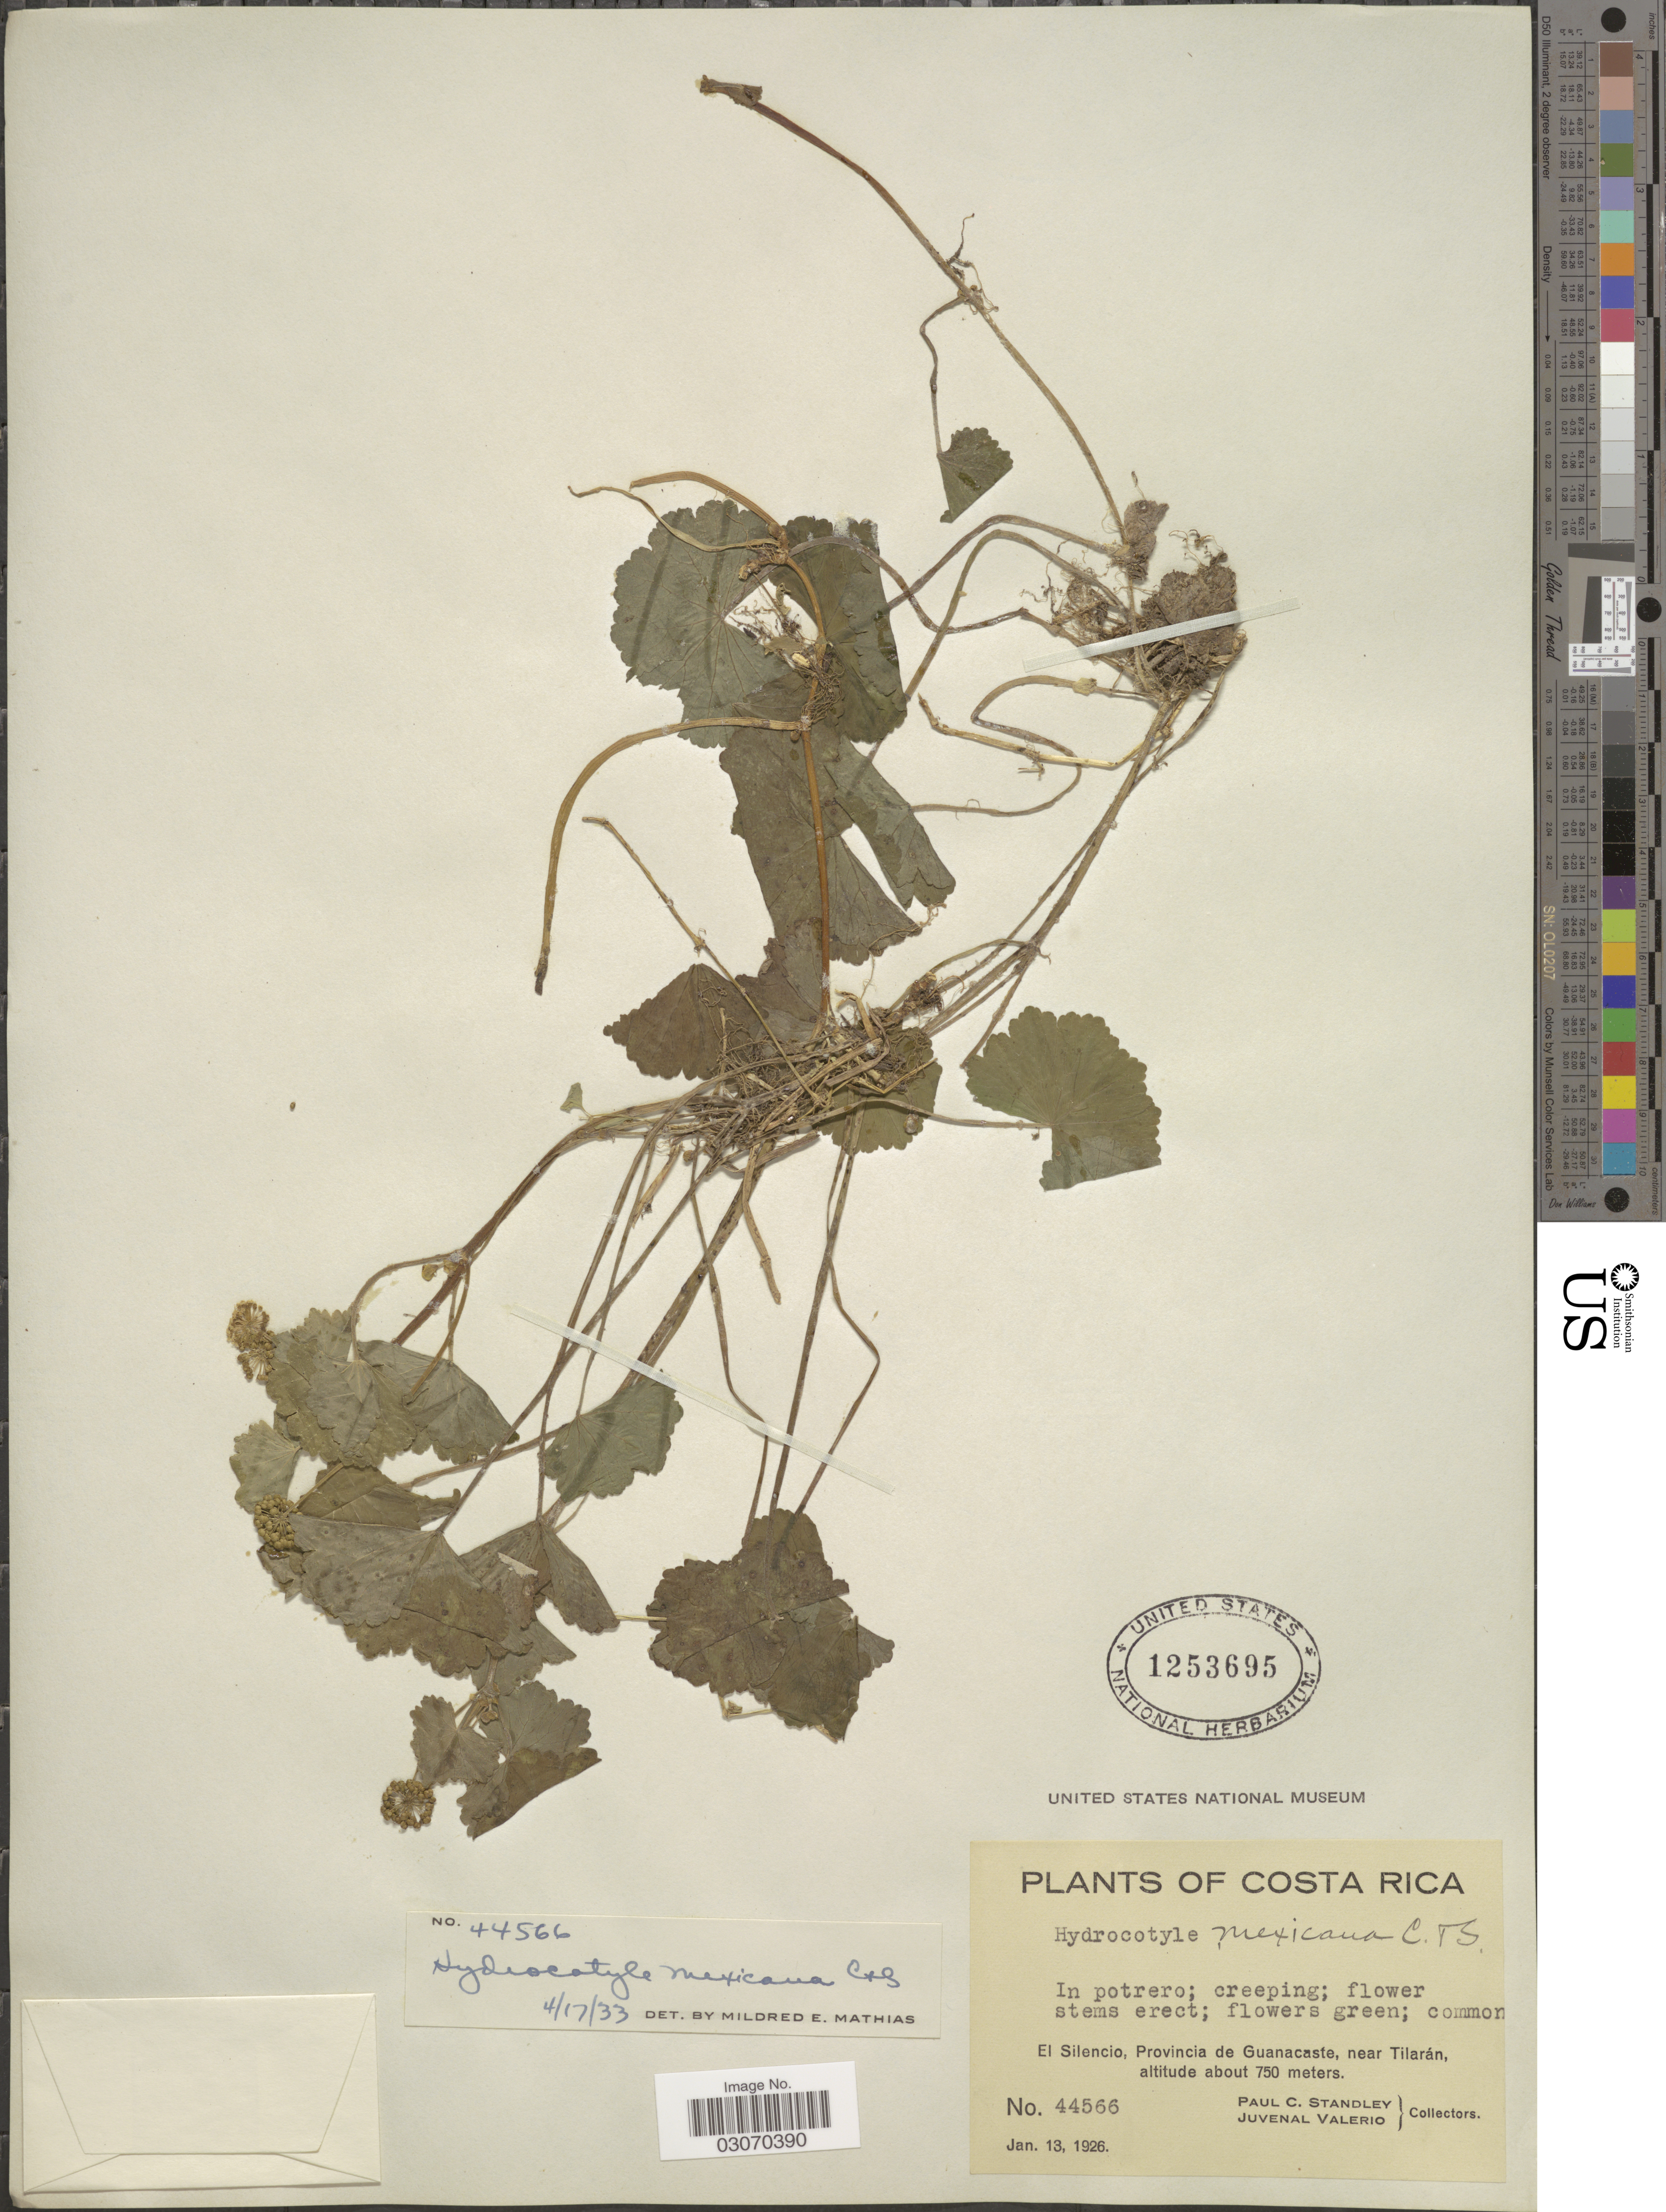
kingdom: Plantae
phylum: Tracheophyta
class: Magnoliopsida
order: Apiales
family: Araliaceae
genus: Hydrocotyle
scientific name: Hydrocotyle mexicana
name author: Schltdl. & Cham.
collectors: P. C. Standley & J. Valerio R.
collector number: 44566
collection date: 1926-01-13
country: Costa Rica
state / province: Guanacaste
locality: El Silencio, Provincia de Guanacaste, near Tilarán.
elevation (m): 750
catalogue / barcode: US 1253695